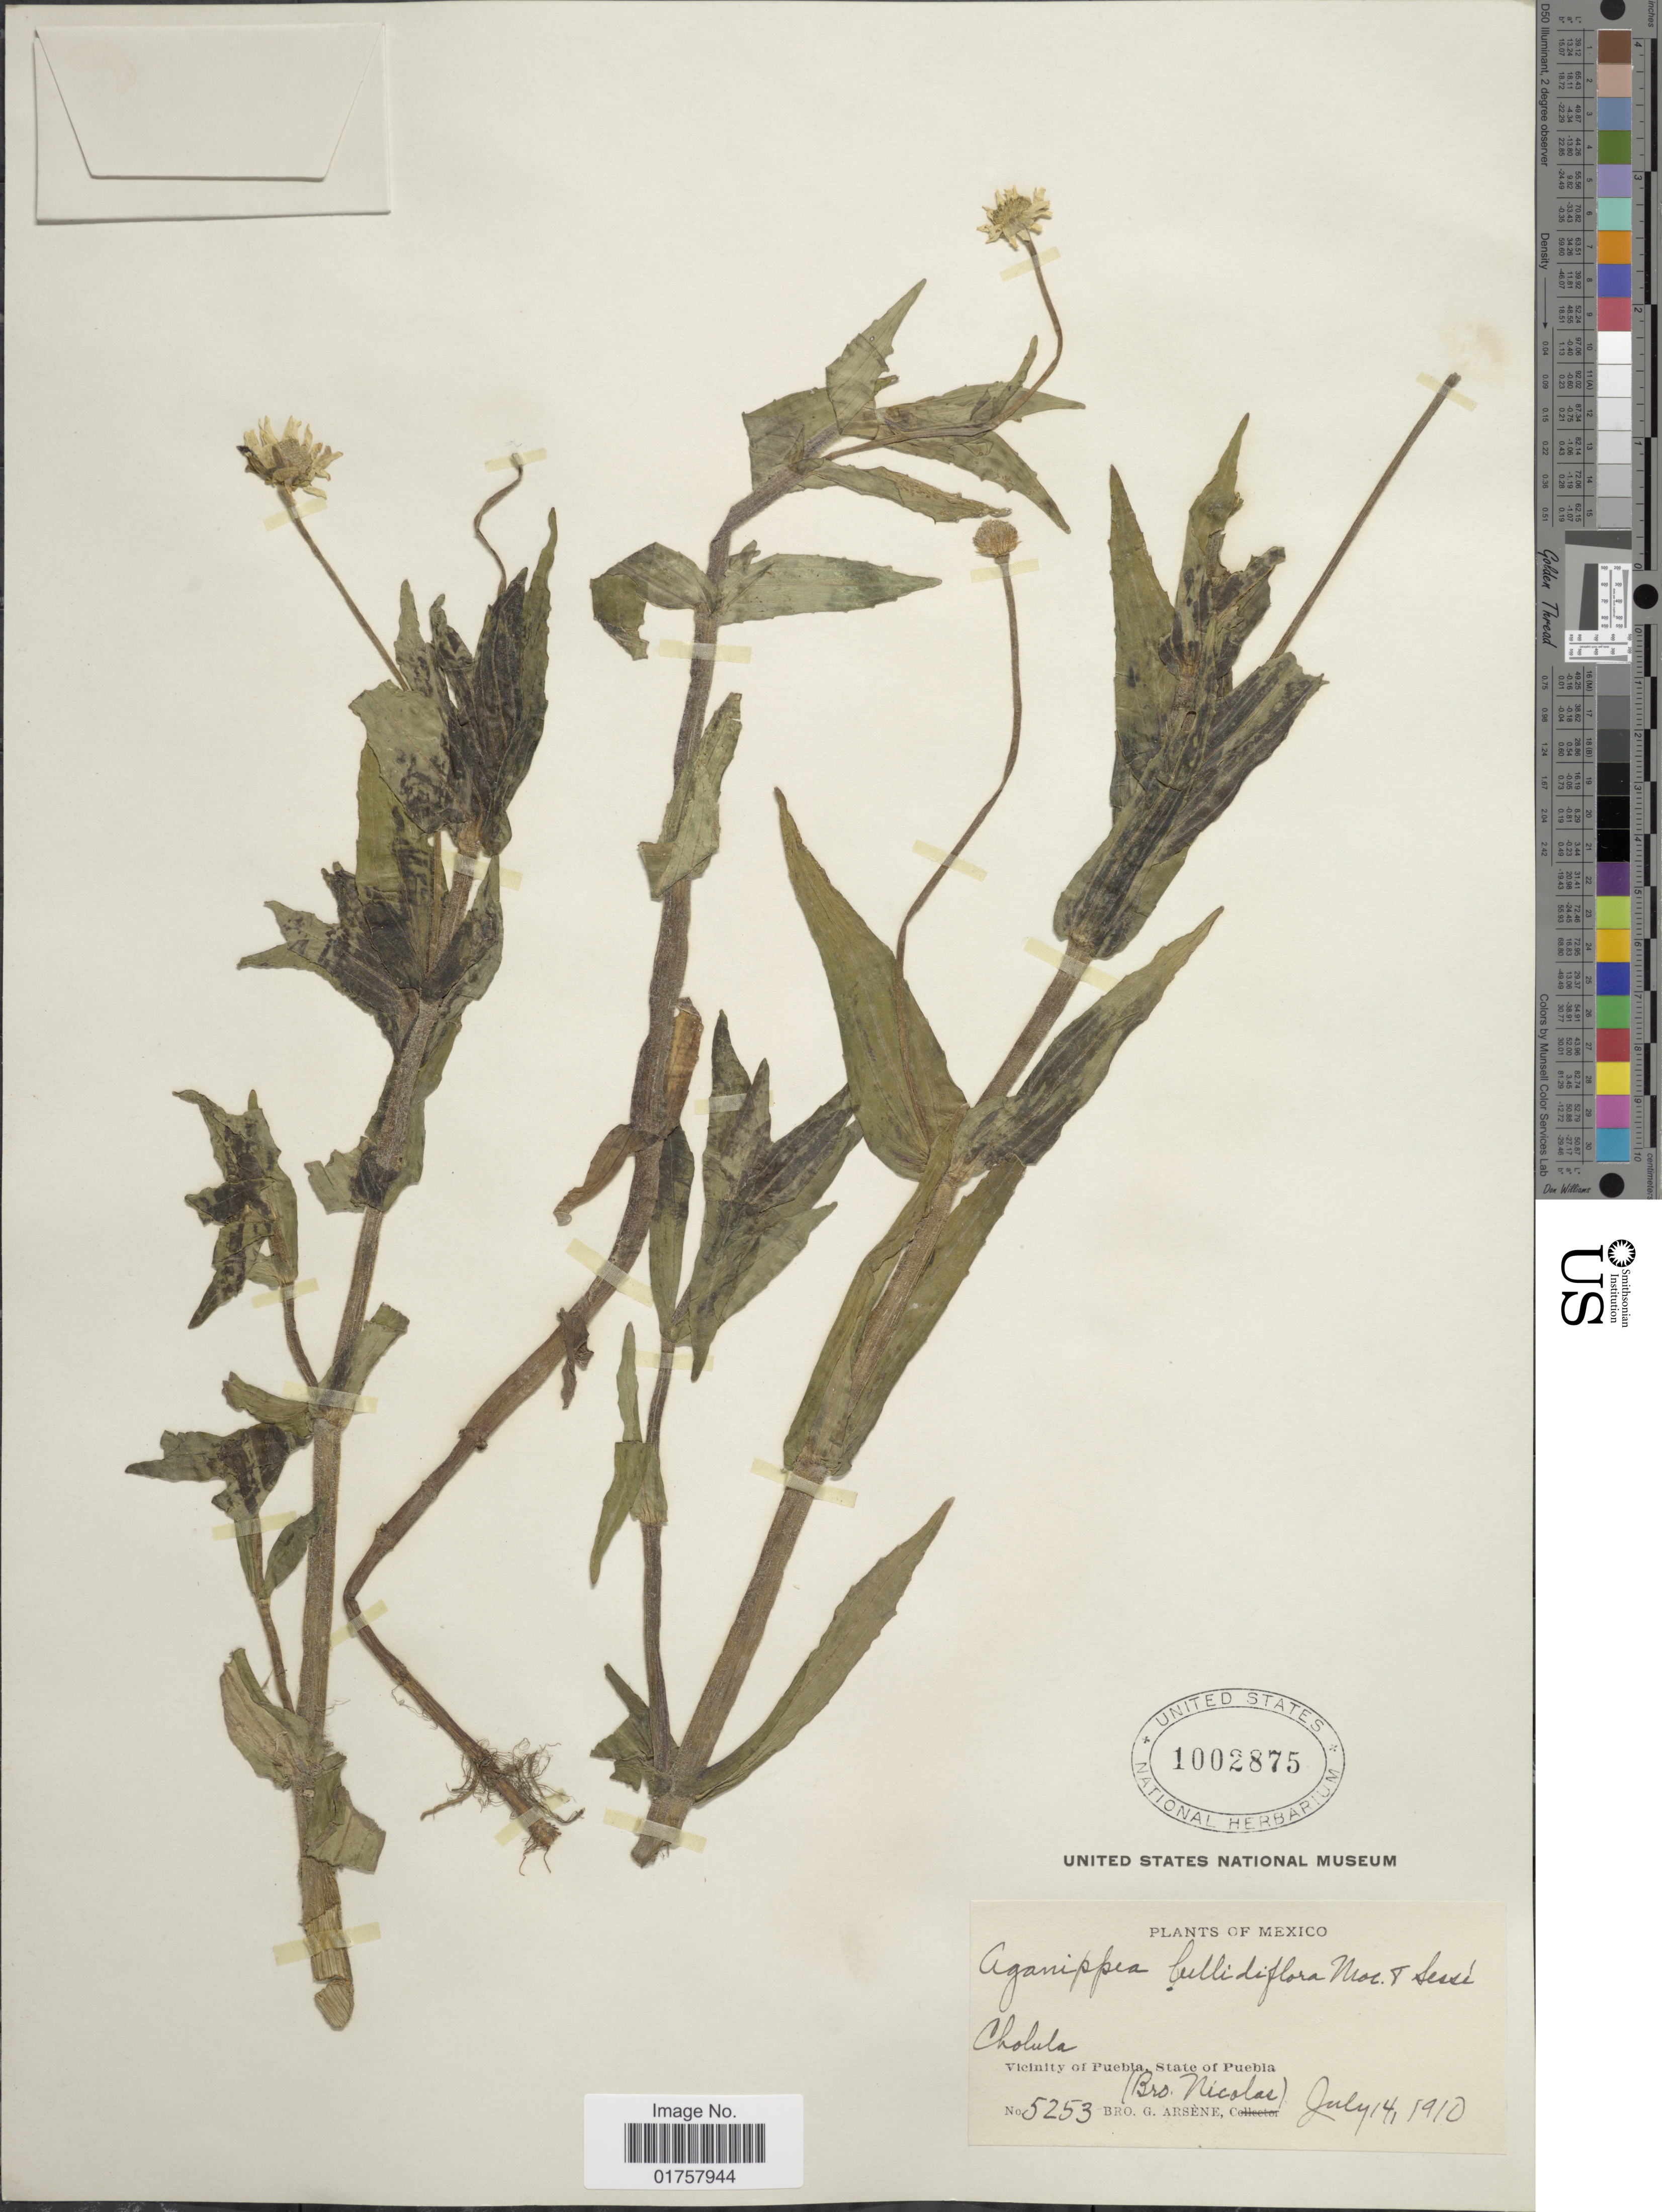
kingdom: Plantae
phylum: Tracheophyta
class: Magnoliopsida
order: Asterales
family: Asteraceae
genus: Jaegeria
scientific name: Jaegeria bellidiflora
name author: (Moc. & Sessé ex DC.) A.M. Torres & Beaman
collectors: B. Nicolas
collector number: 5253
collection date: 1910-07-14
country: Mexico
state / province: Puebla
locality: Cholula, Vicinity of Puebla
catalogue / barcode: US 1002875